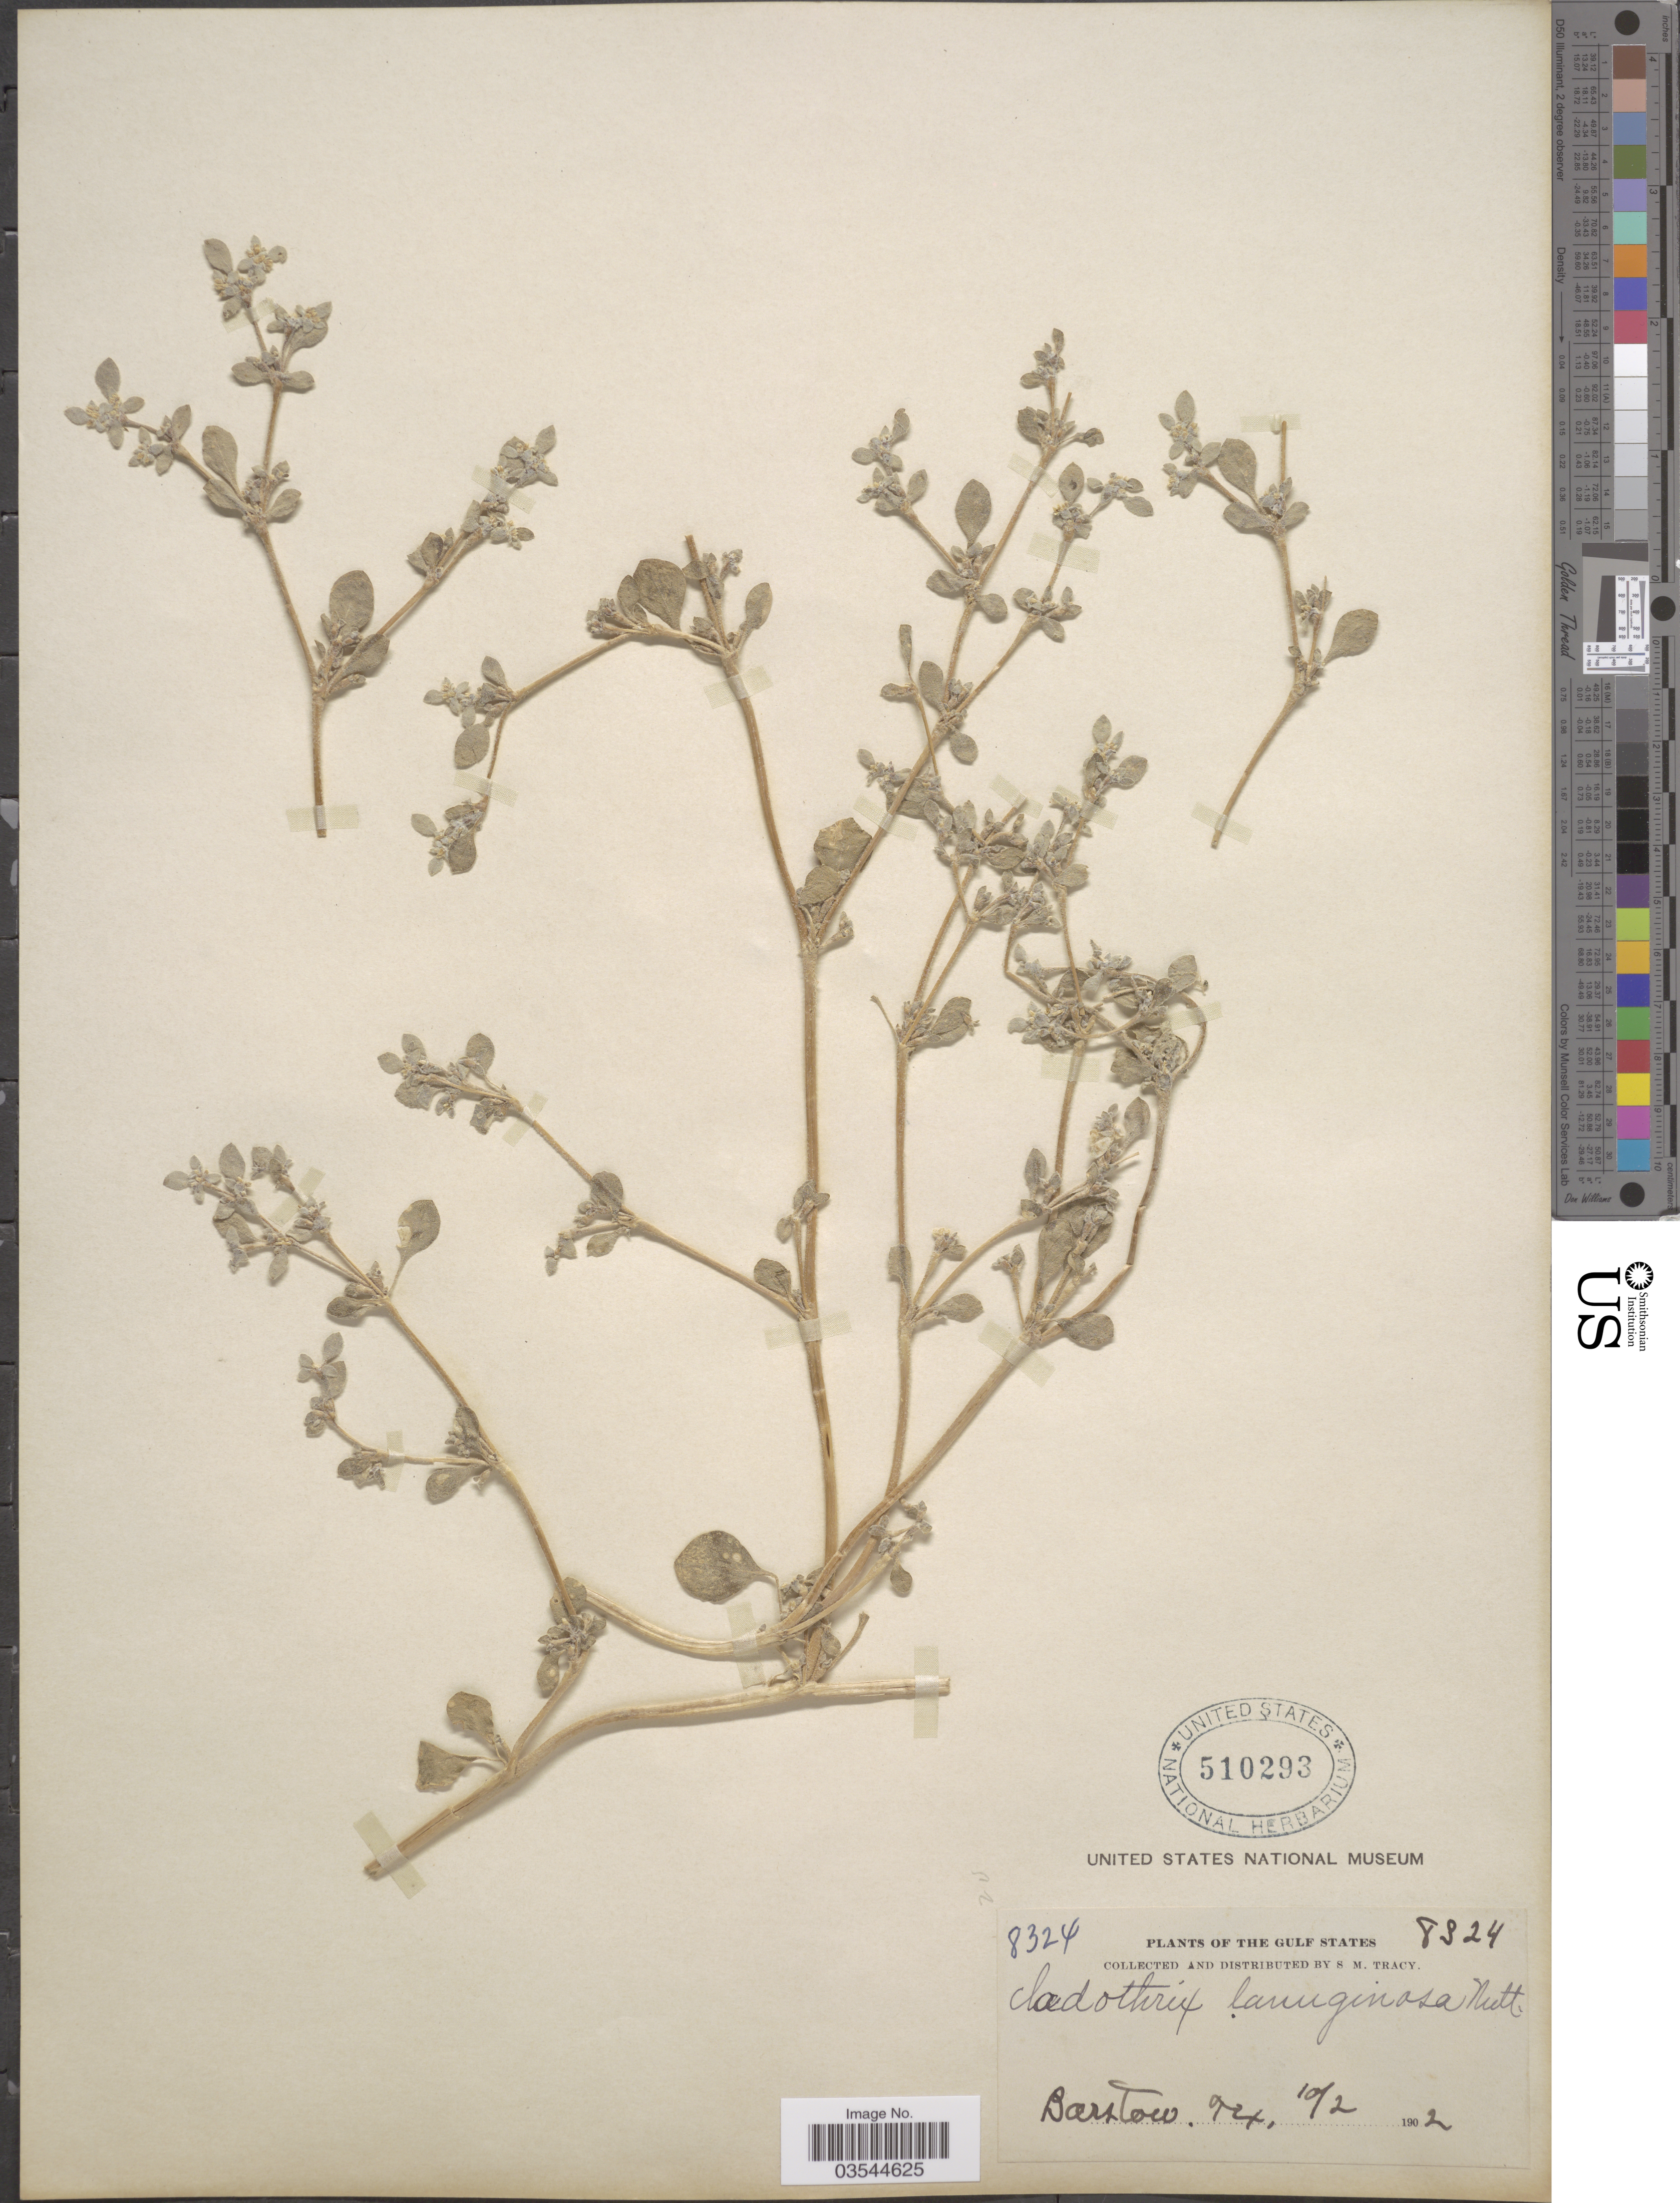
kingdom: Plantae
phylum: Tracheophyta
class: Magnoliopsida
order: Caryophyllales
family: Amaranthaceae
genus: Tidestromia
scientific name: Tidestromia lanuginosa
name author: (Nutt.) Standl.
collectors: S. M. Tracy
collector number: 8324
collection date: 1902-10-02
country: United States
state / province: Texas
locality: The Gulf States. Barstow.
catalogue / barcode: US 510293